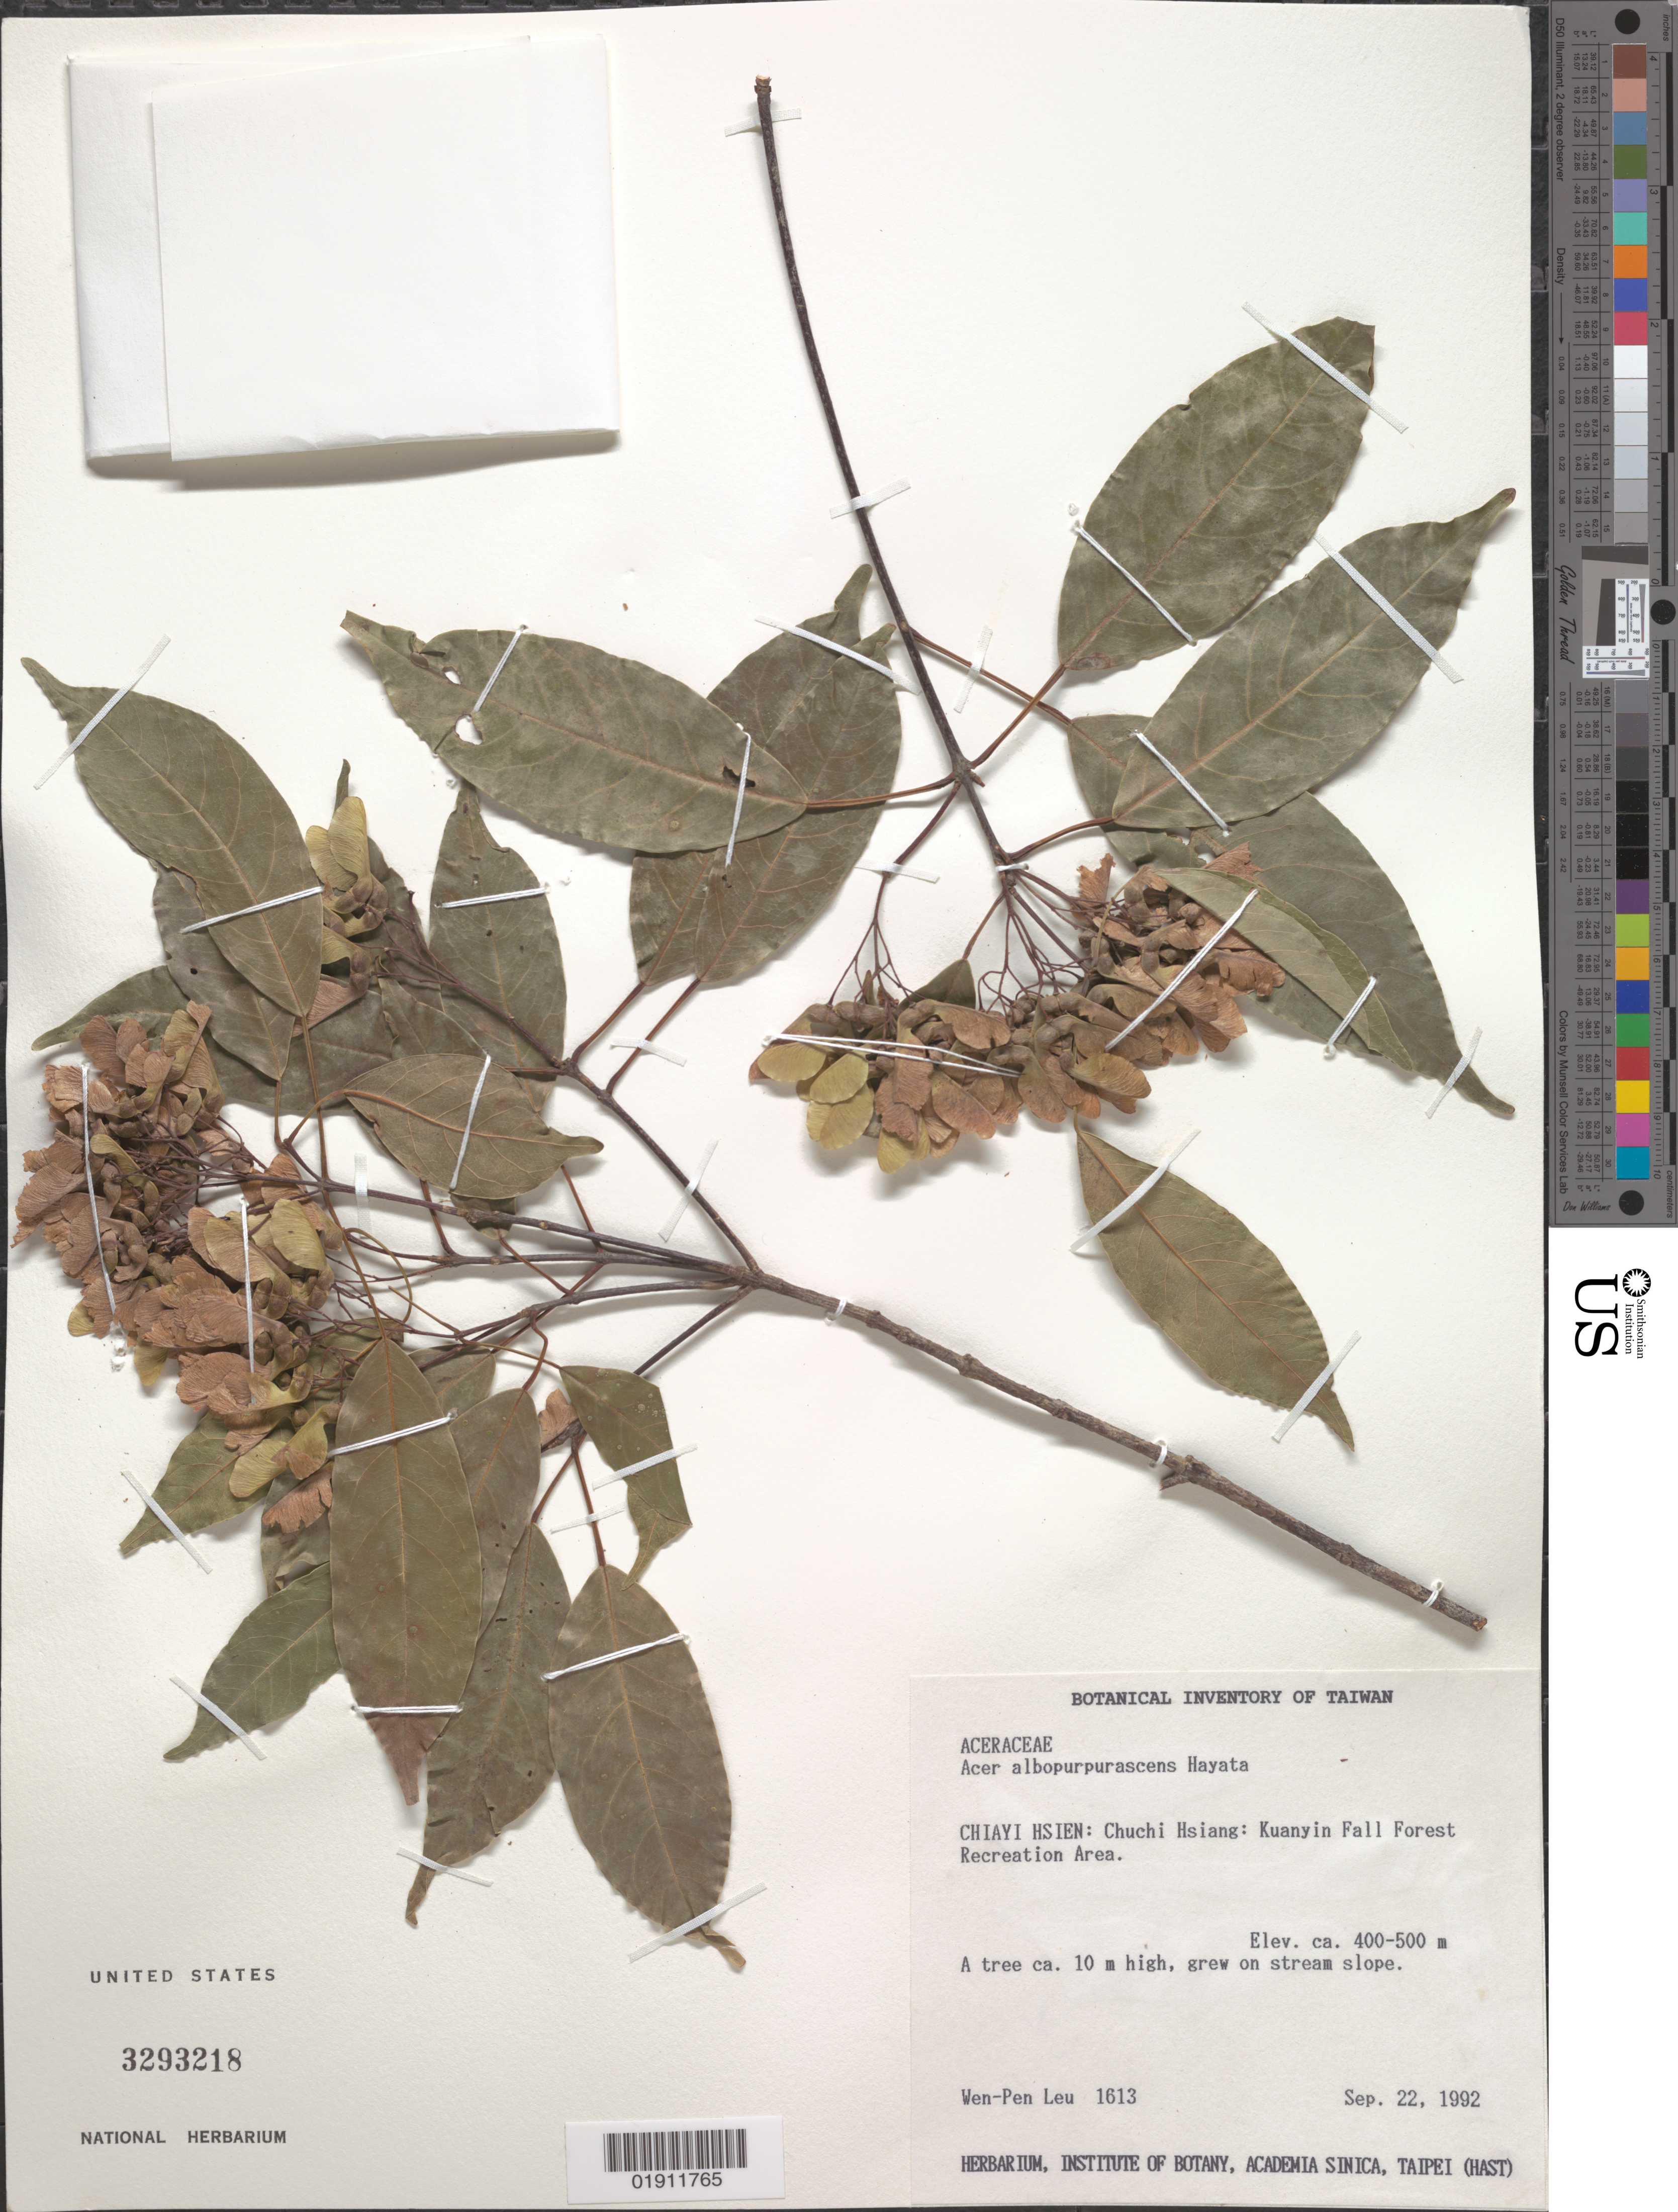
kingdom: Plantae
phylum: Tracheophyta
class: Magnoliopsida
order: Sapindales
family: Sapindaceae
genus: Acer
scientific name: Acer albopurpurascens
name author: Hayata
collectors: W. Leu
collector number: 1613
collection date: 1992-09-22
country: Taiwan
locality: Chiayi Hsien: Chuchi Hsiang: Kuanyin Fall Forest Receation Area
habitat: Grew on stream slope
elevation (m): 400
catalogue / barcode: US 3293218